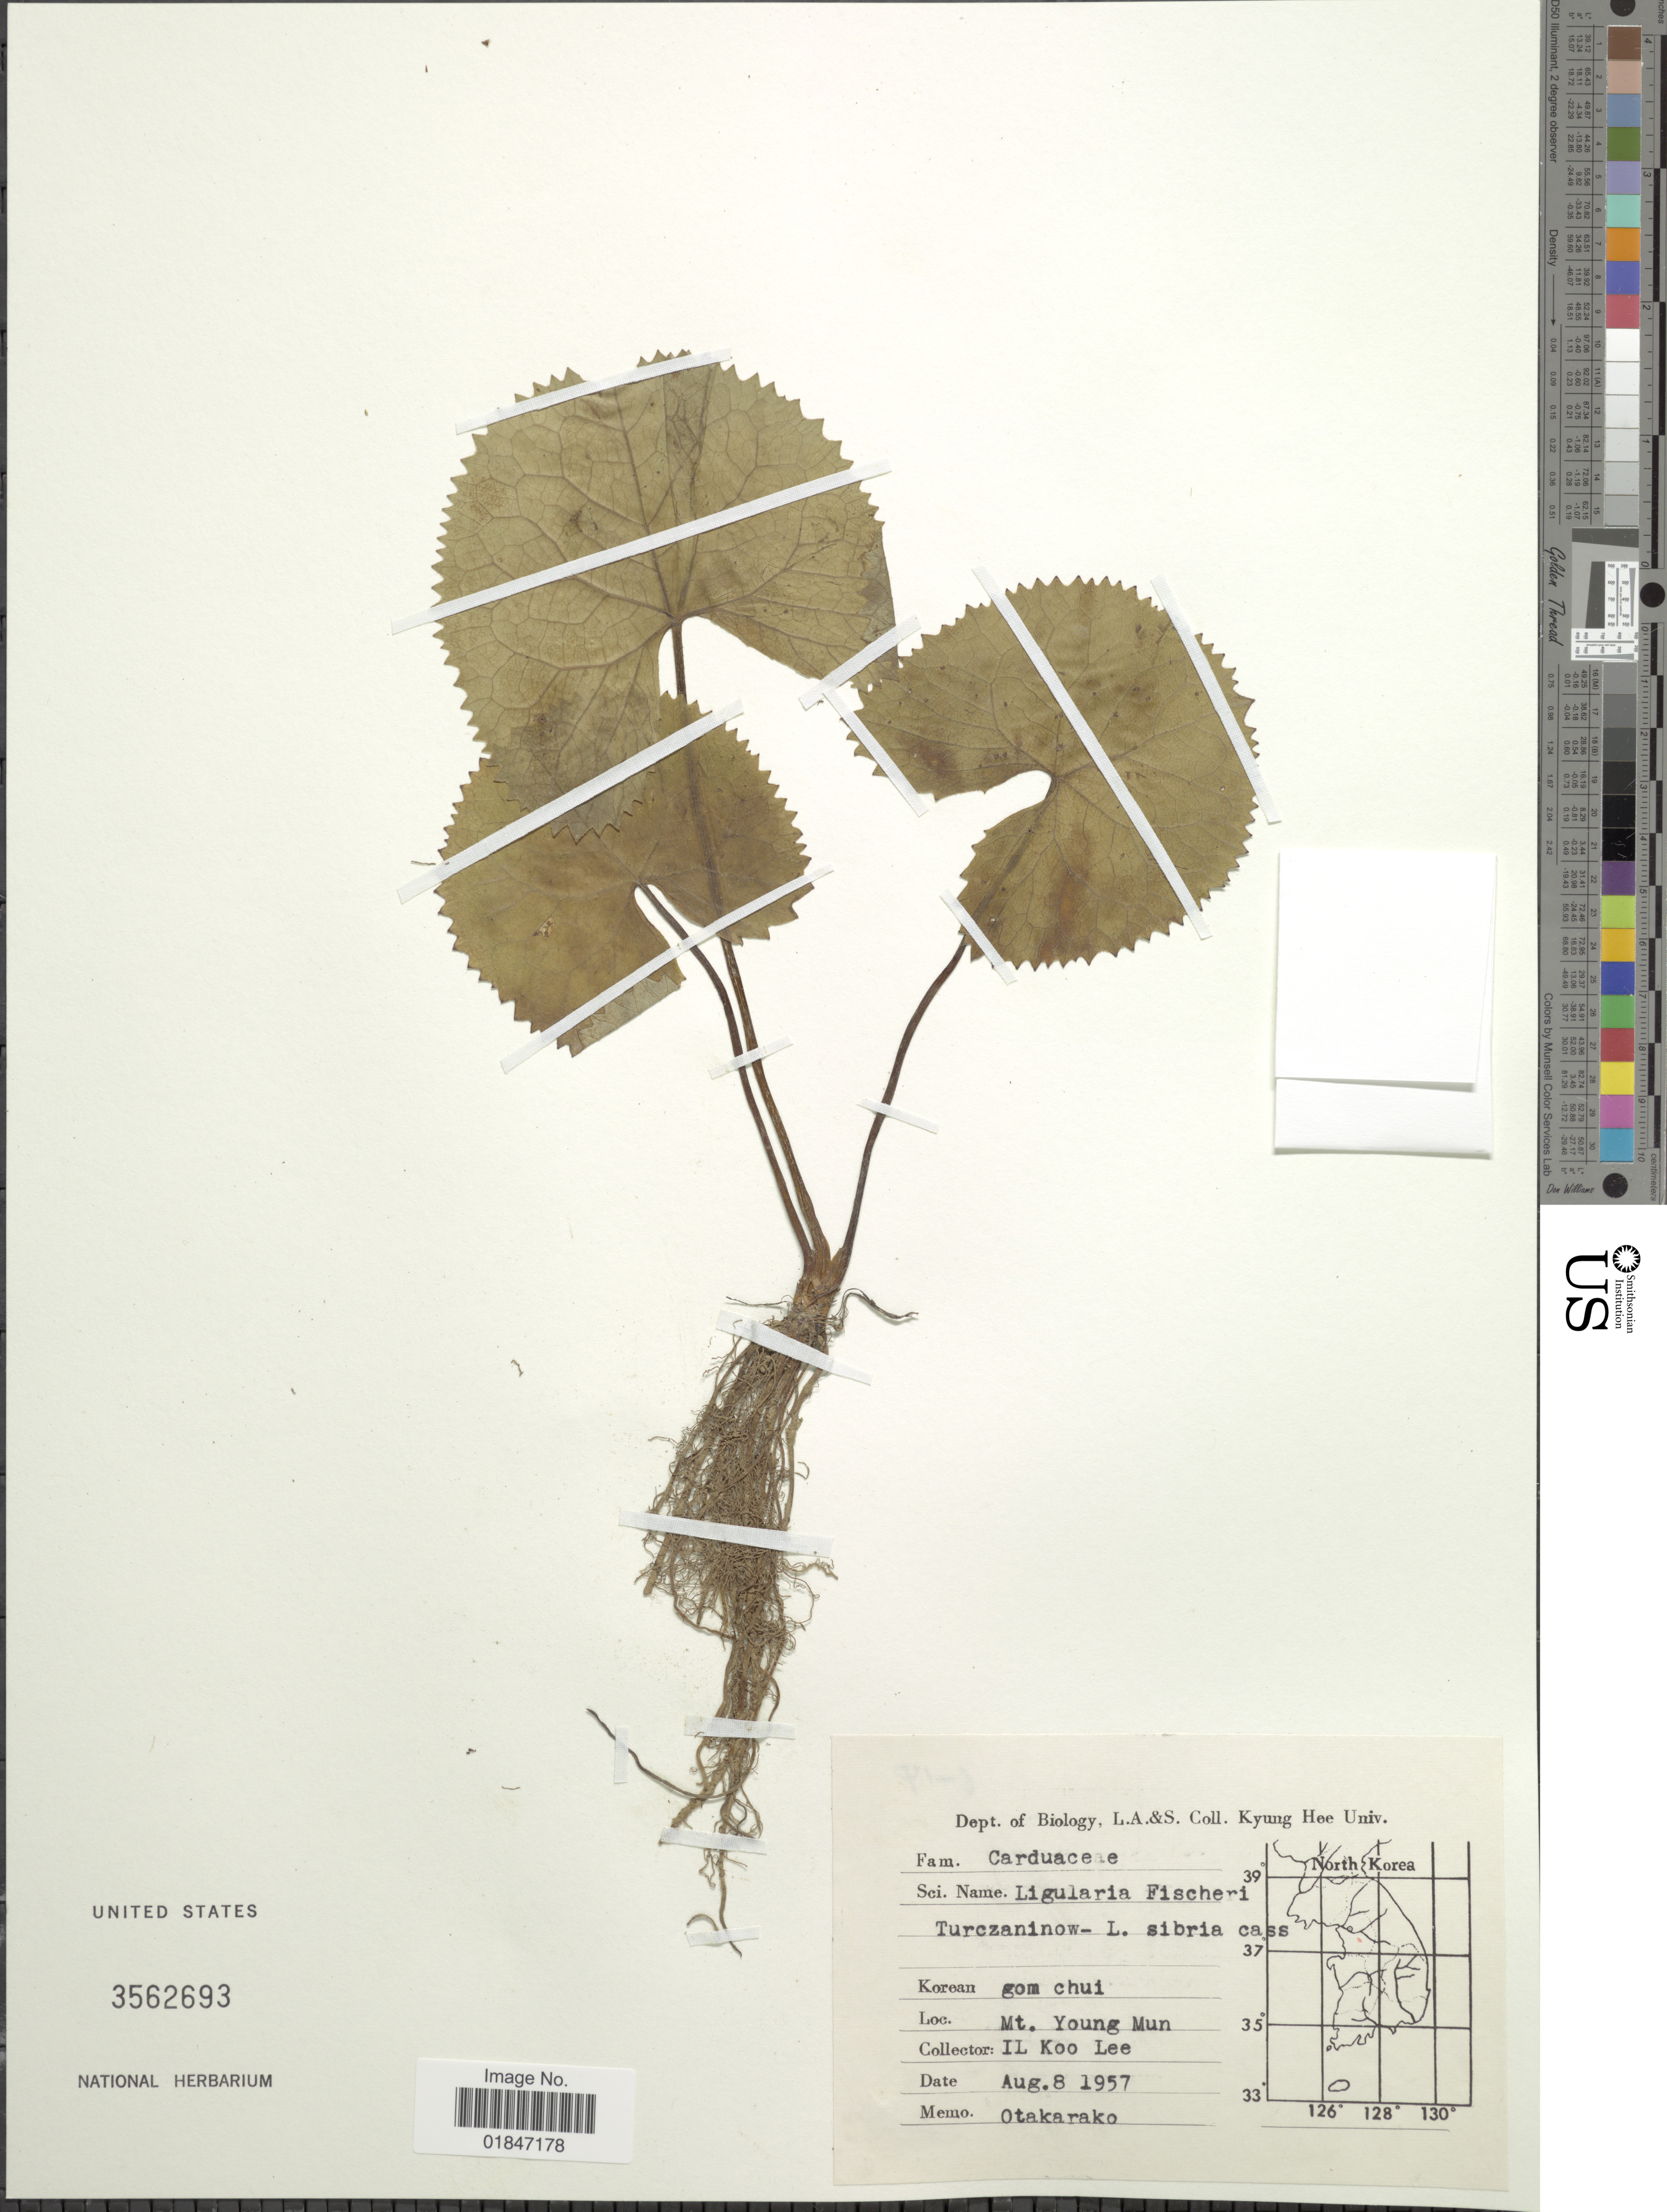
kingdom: Plantae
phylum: Tracheophyta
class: Magnoliopsida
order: Asterales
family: Asteraceae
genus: Ligularia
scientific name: Ligularia fischeri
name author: (Ledeb.) Turcz.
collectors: I. Lee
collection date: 1957-08-08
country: South Korea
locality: Mt. Young Mun.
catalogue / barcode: US 3562693